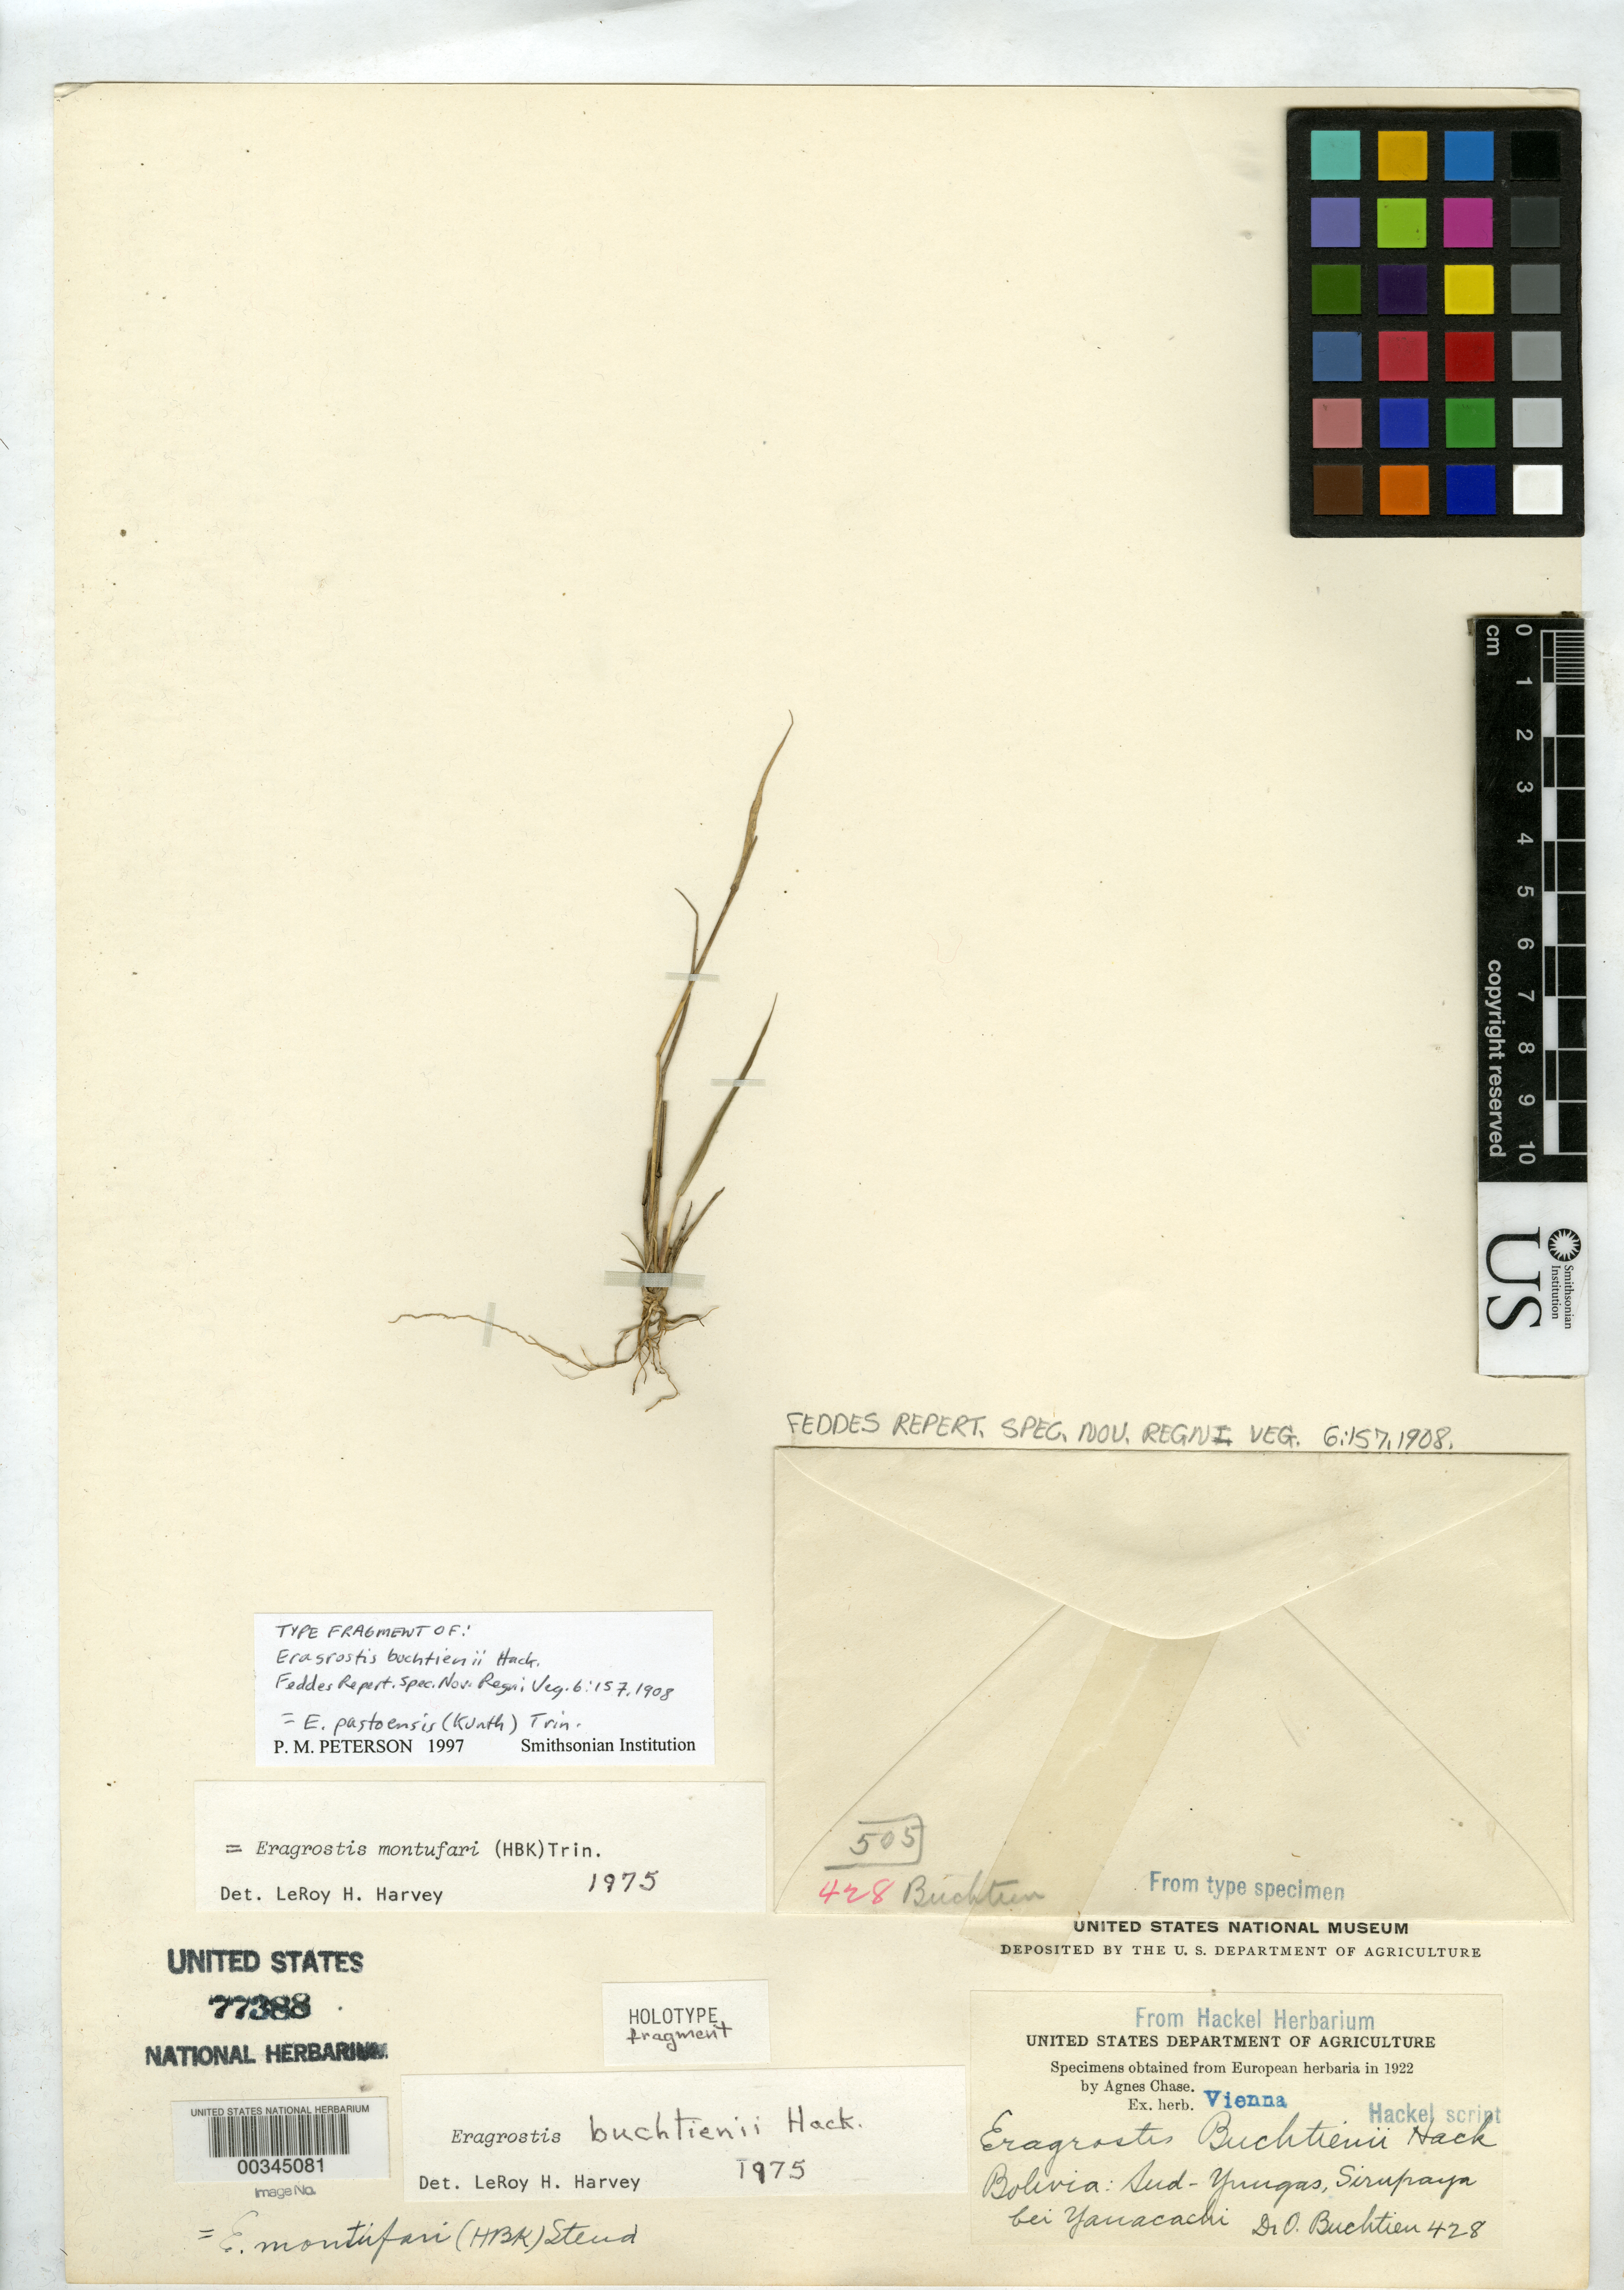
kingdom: Plantae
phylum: Tracheophyta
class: Liliopsida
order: Poales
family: Poaceae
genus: Eragrostis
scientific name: Eragrostis buchtienii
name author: Hack.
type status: Isotype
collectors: O. Buchtien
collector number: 428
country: Bolivia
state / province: La Paz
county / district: Sud-Yungas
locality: Sirupaya bei Yanacachi.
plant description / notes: Fragmentary material of type specimen ex herb. Vienna.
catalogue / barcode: US 77388